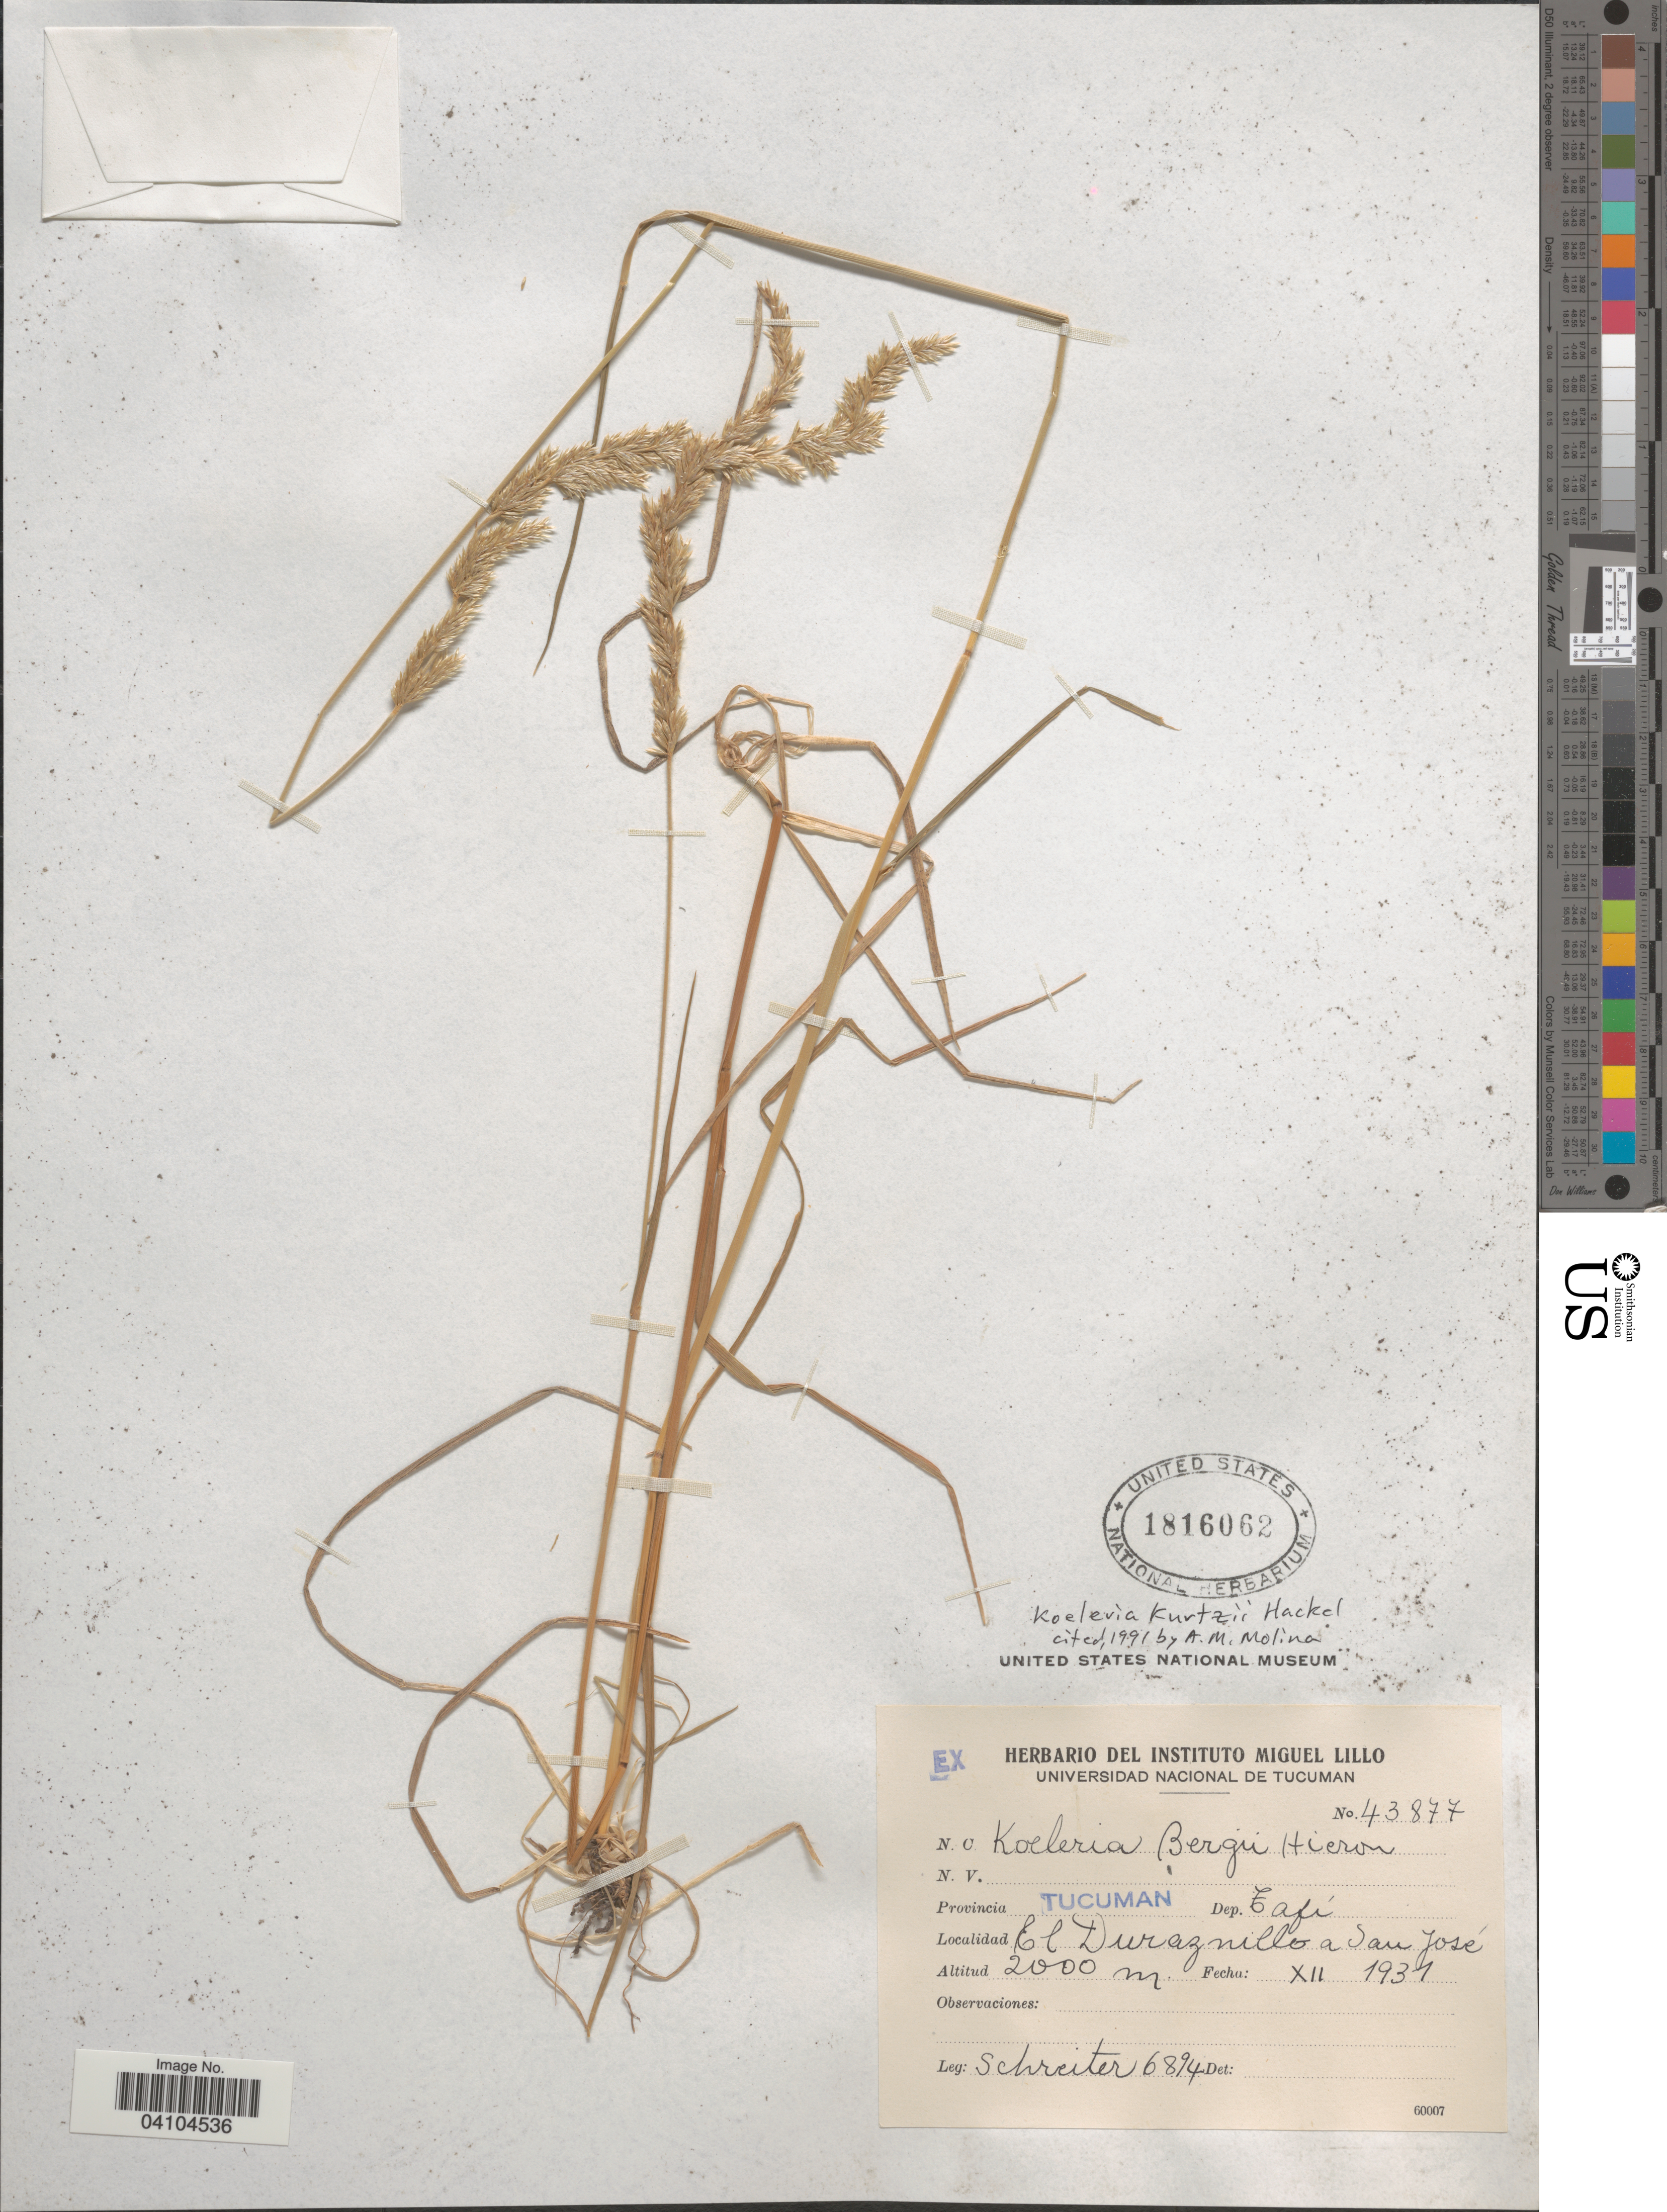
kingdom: Plantae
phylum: Tracheophyta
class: Liliopsida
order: Poales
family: Poaceae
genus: Koeleria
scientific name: Koeleria kurtzii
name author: Hack. ex Kurtz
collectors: -. Schreiter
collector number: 6894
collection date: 1931-12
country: Argentina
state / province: Tucuman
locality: Dep. Tafí. El Duraznillo a San José.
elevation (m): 2000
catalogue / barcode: US 1816062